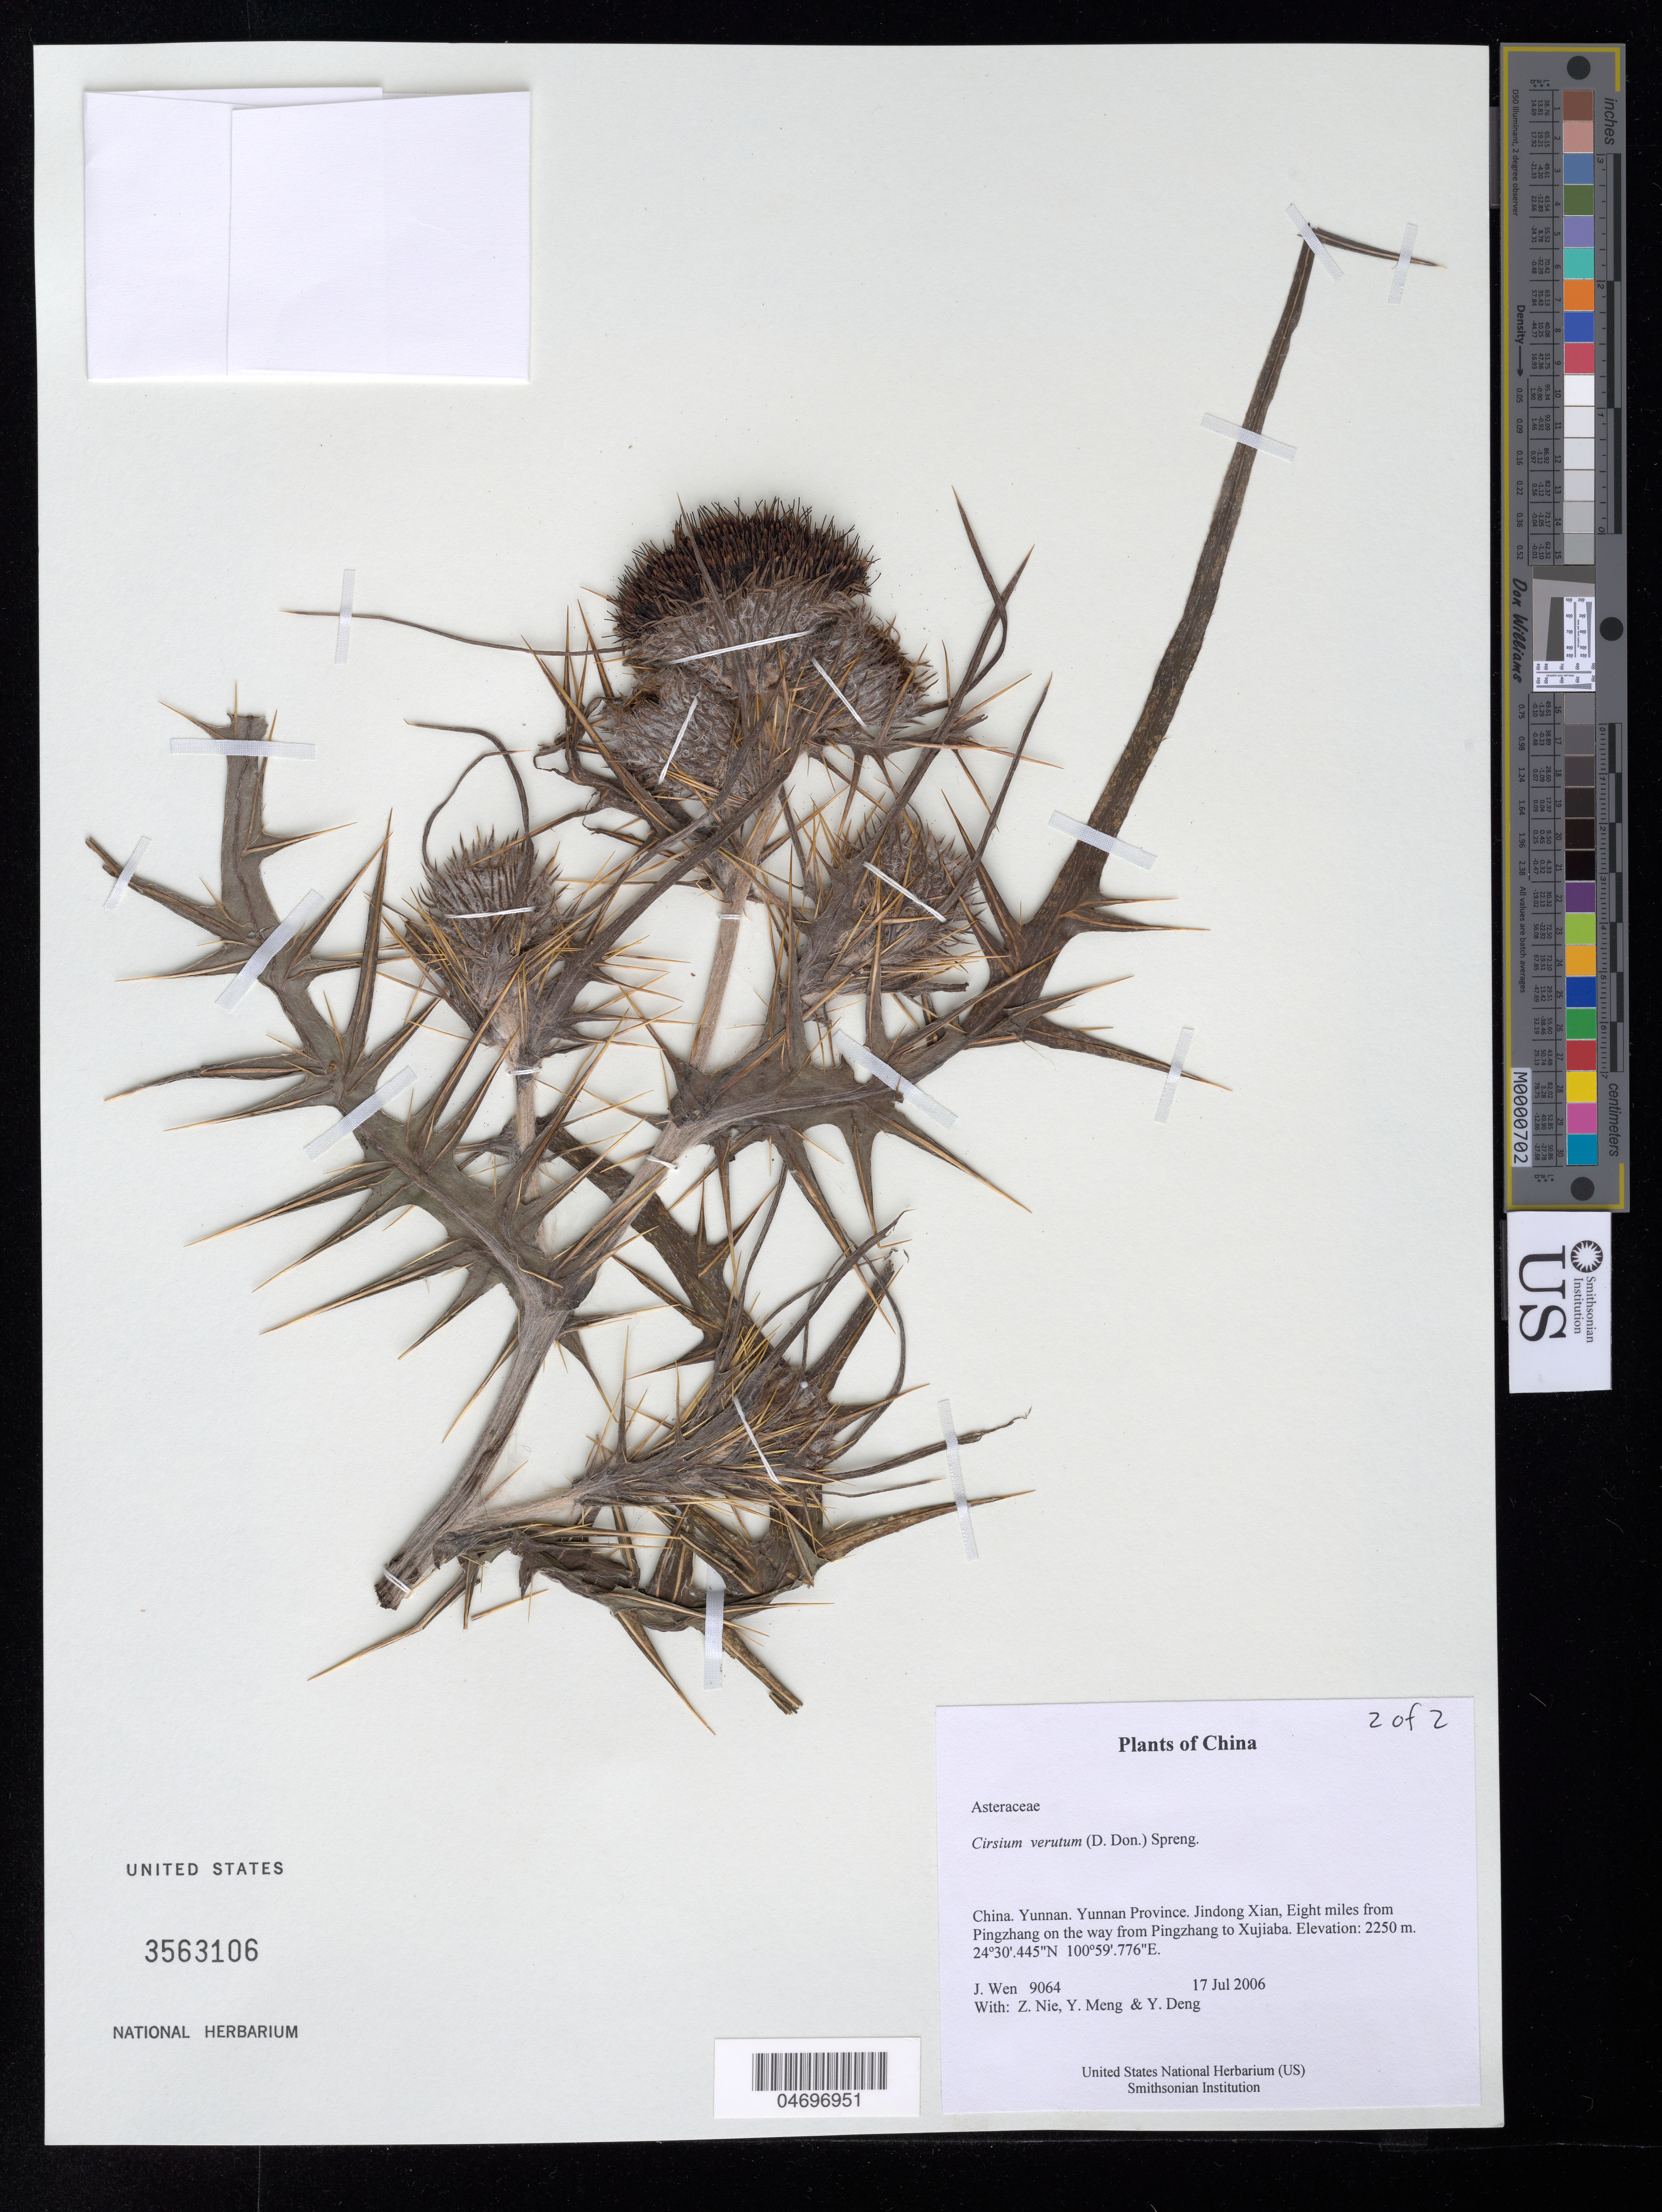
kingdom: Plantae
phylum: Tracheophyta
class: Magnoliopsida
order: Asterales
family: Asteraceae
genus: Cirsium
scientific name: Cirsium verutum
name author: (D. Don) Spreng.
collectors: J. Wen, Z. Nie, Y. Meng & Y. Deng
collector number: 9064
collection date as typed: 17 Jul 2006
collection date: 2006-07-17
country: China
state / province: Yunnan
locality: Jindong Xian, Eight miles from Pingzhang on the way from Pingzhang to Xujiaba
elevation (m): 2250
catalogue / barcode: US 3563106